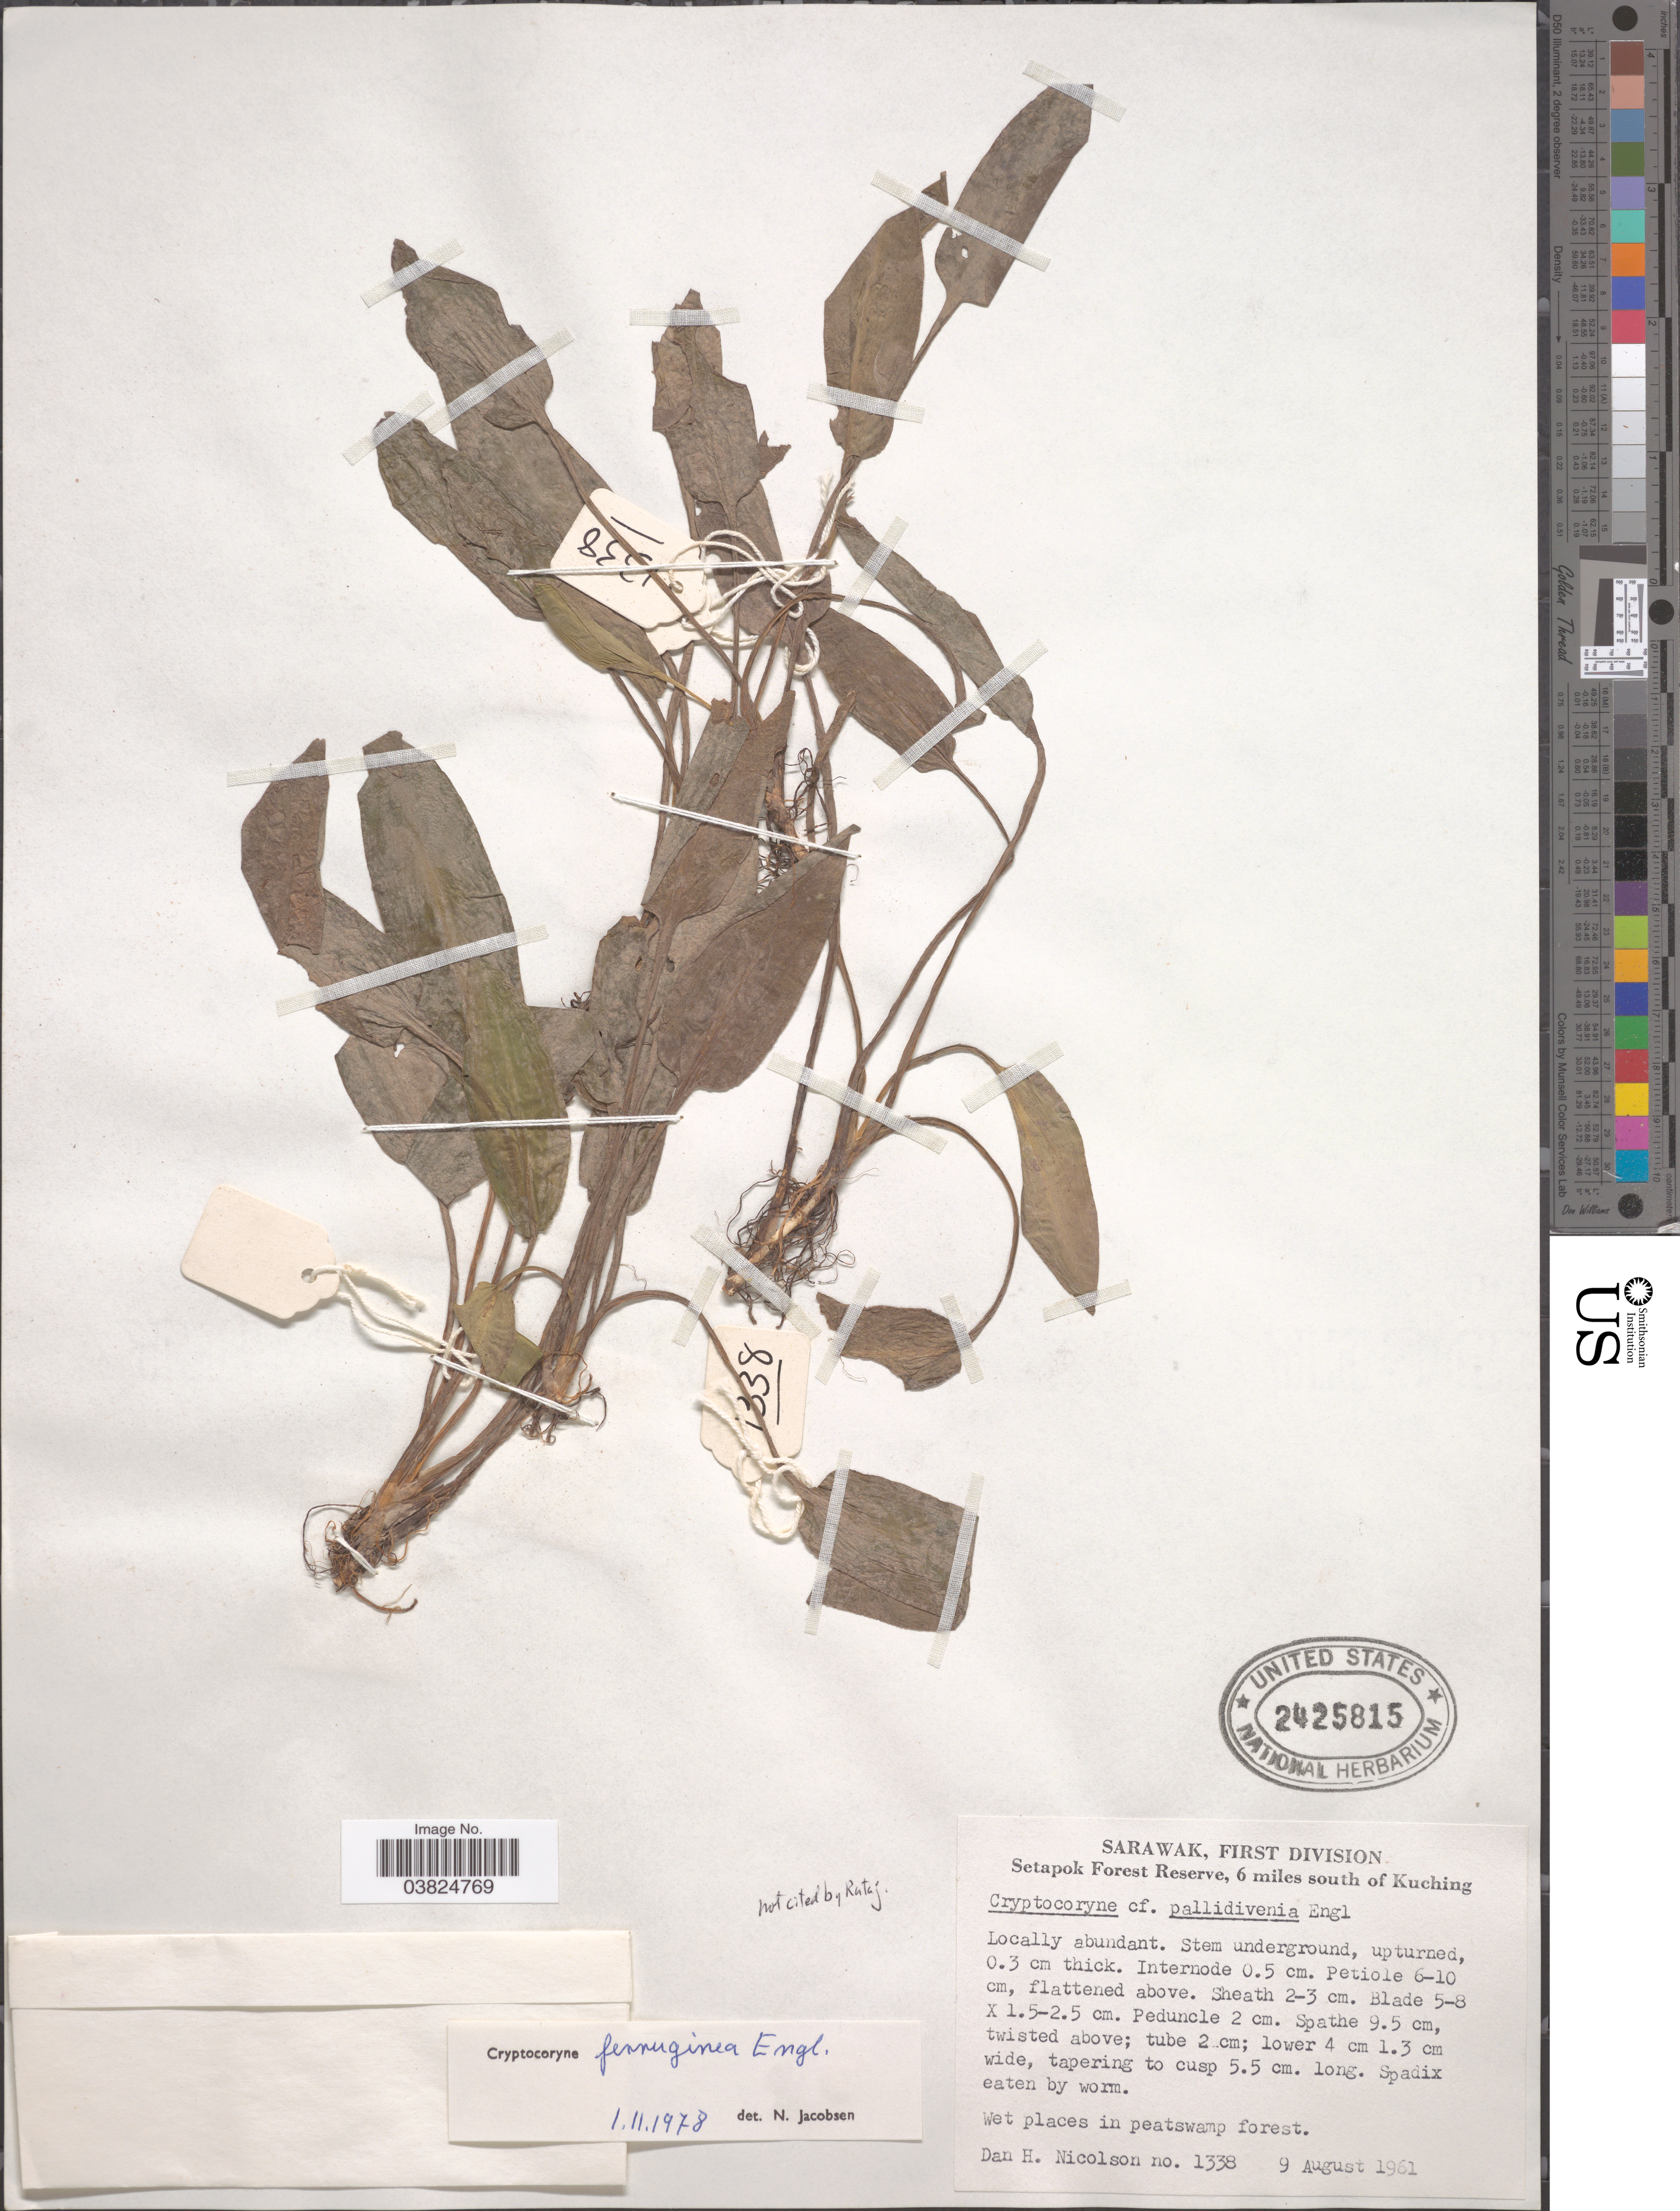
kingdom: Plantae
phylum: Tracheophyta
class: Liliopsida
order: Alismatales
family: Araceae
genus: Cryptocoryne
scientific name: Cryptocoryne ferruginea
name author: Engl.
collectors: D. H. Nicolson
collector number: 1338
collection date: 1961-08-09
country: Malaysia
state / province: Sarawak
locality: First Division. Setapok Forest Reserve, 6 miles south of Kuching.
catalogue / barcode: US 2425815